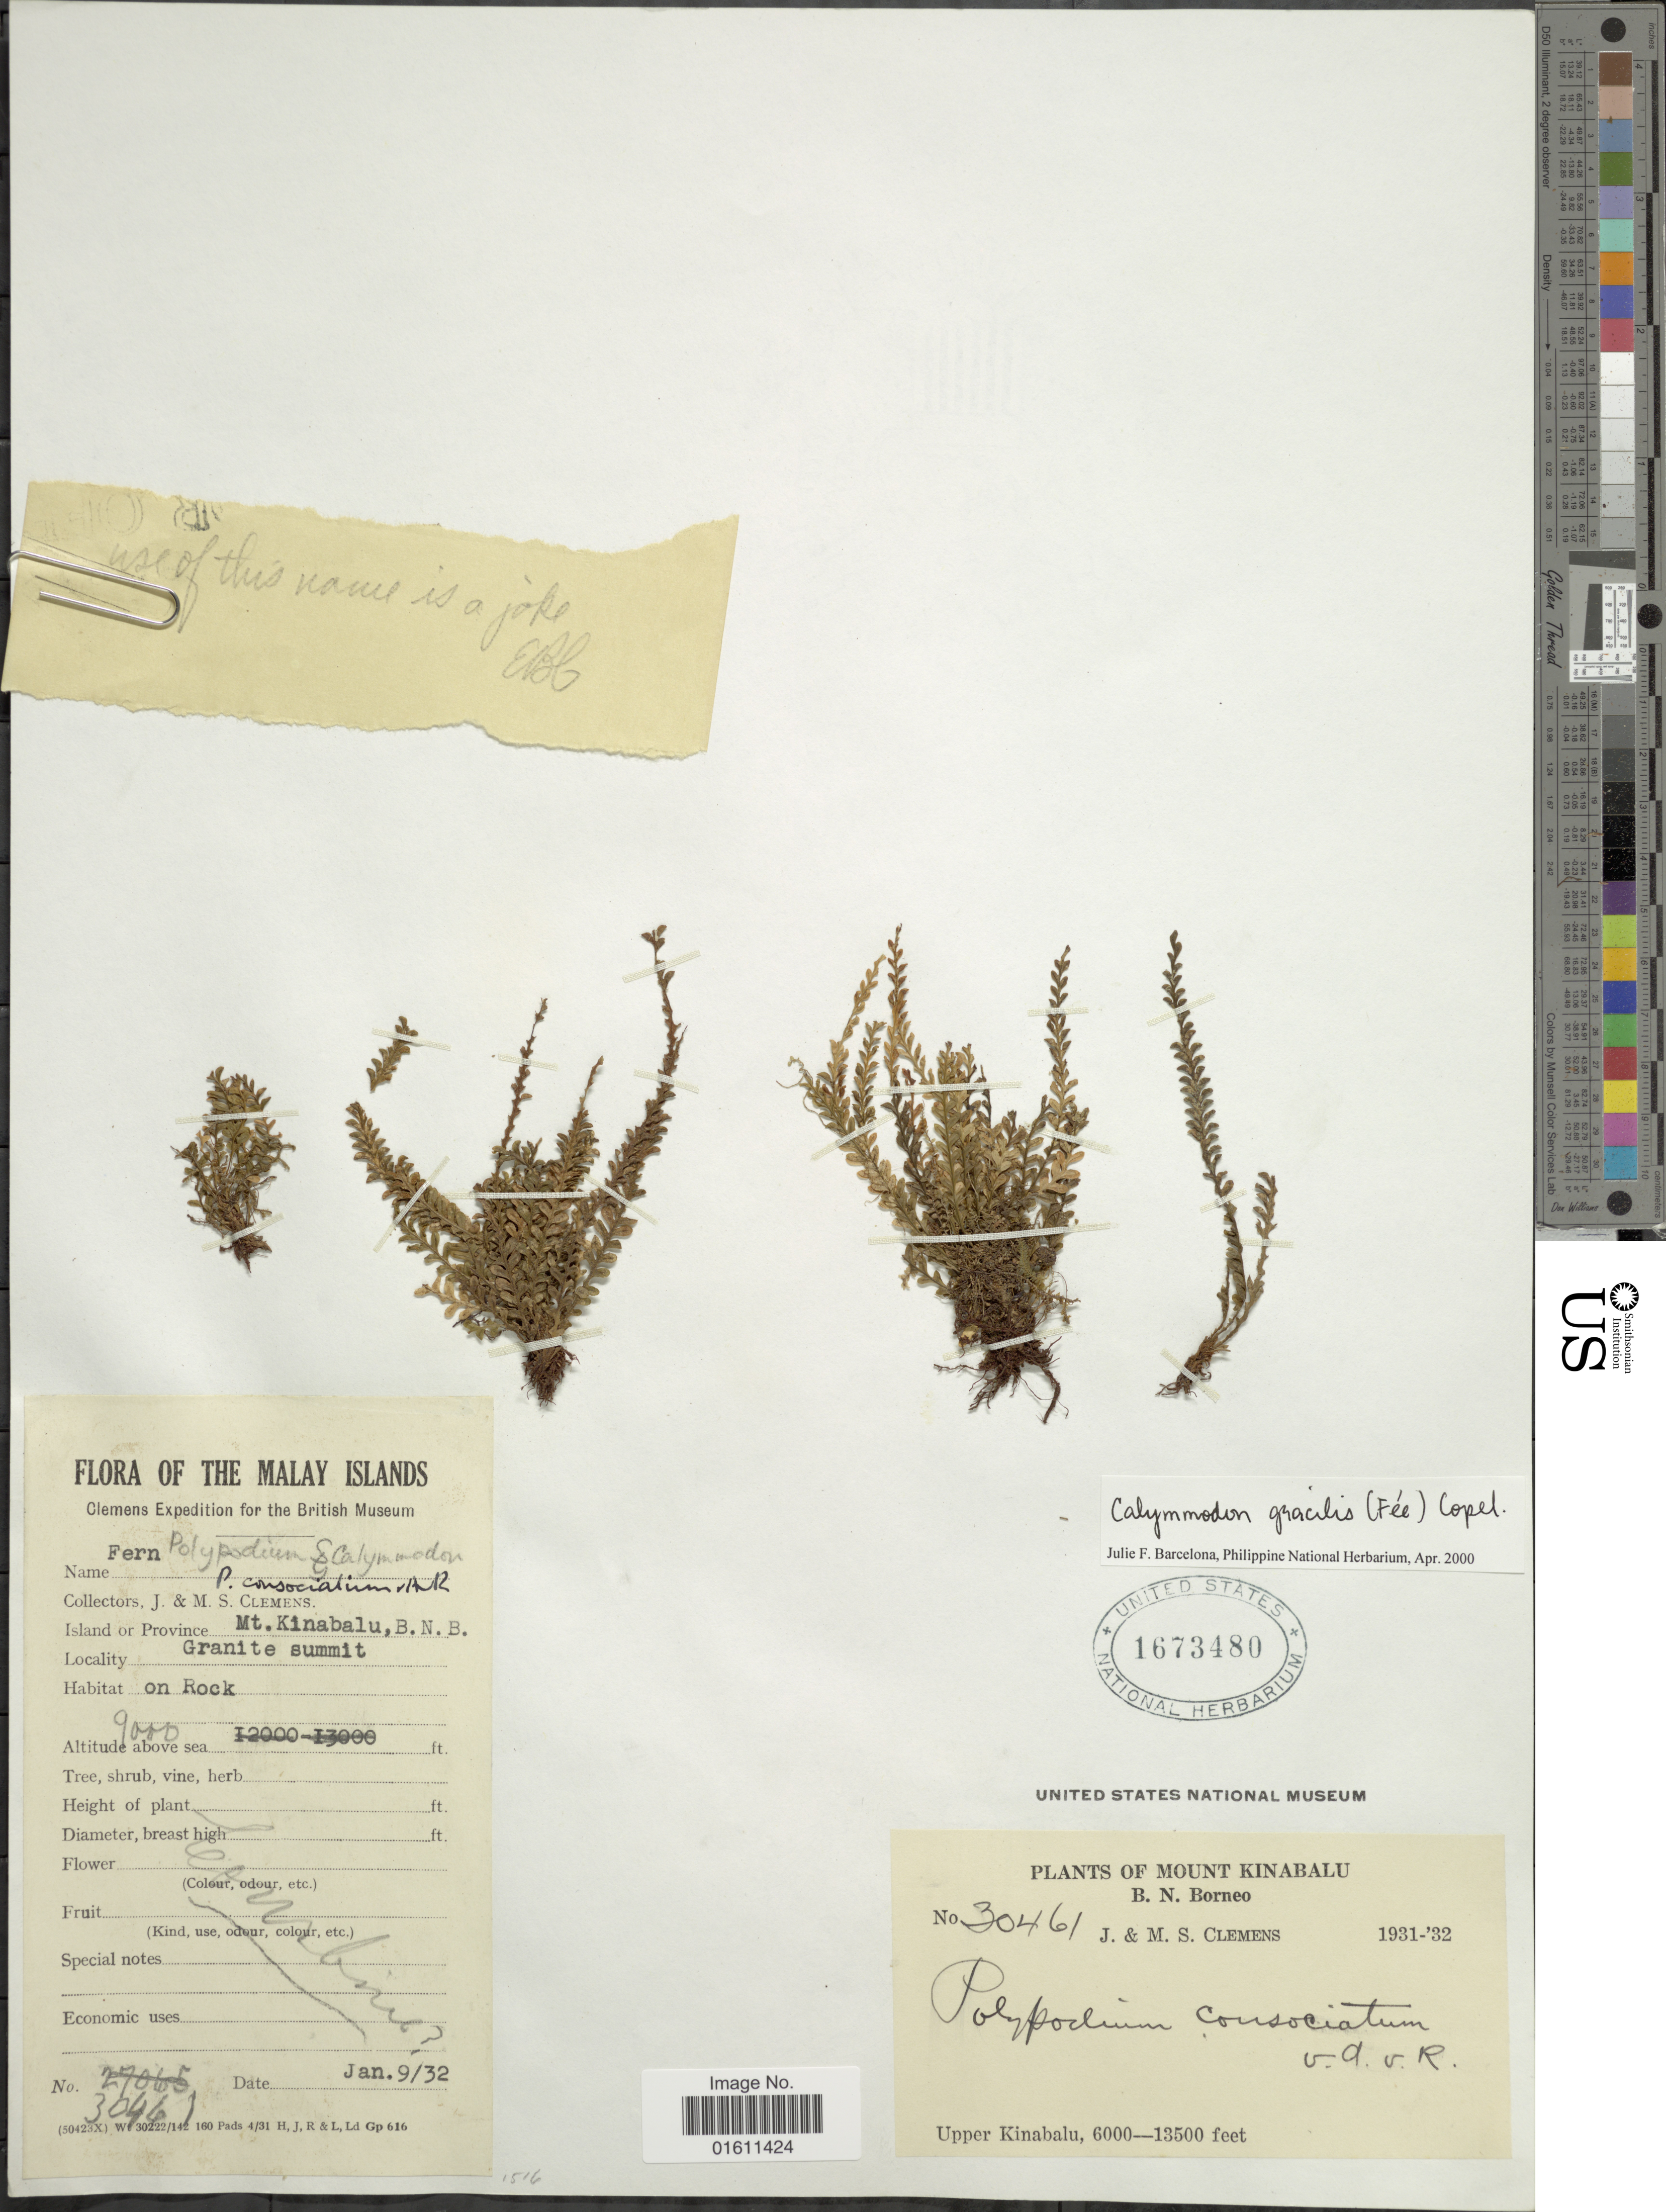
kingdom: Plantae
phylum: Tracheophyta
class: Polypodiopsida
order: Polypodiales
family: Polypodiaceae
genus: Calymmodon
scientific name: Calymmodon gracilis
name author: (Fée) Copel.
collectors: J. Clemens & M. S. Clemens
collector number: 30461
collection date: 1932-01-09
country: Malaysia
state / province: Sabah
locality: Mount Kinabalu, B.N. Borneo, Upper Kinabalu, Granite summit. Malay islands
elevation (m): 2743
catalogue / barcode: US 1673480